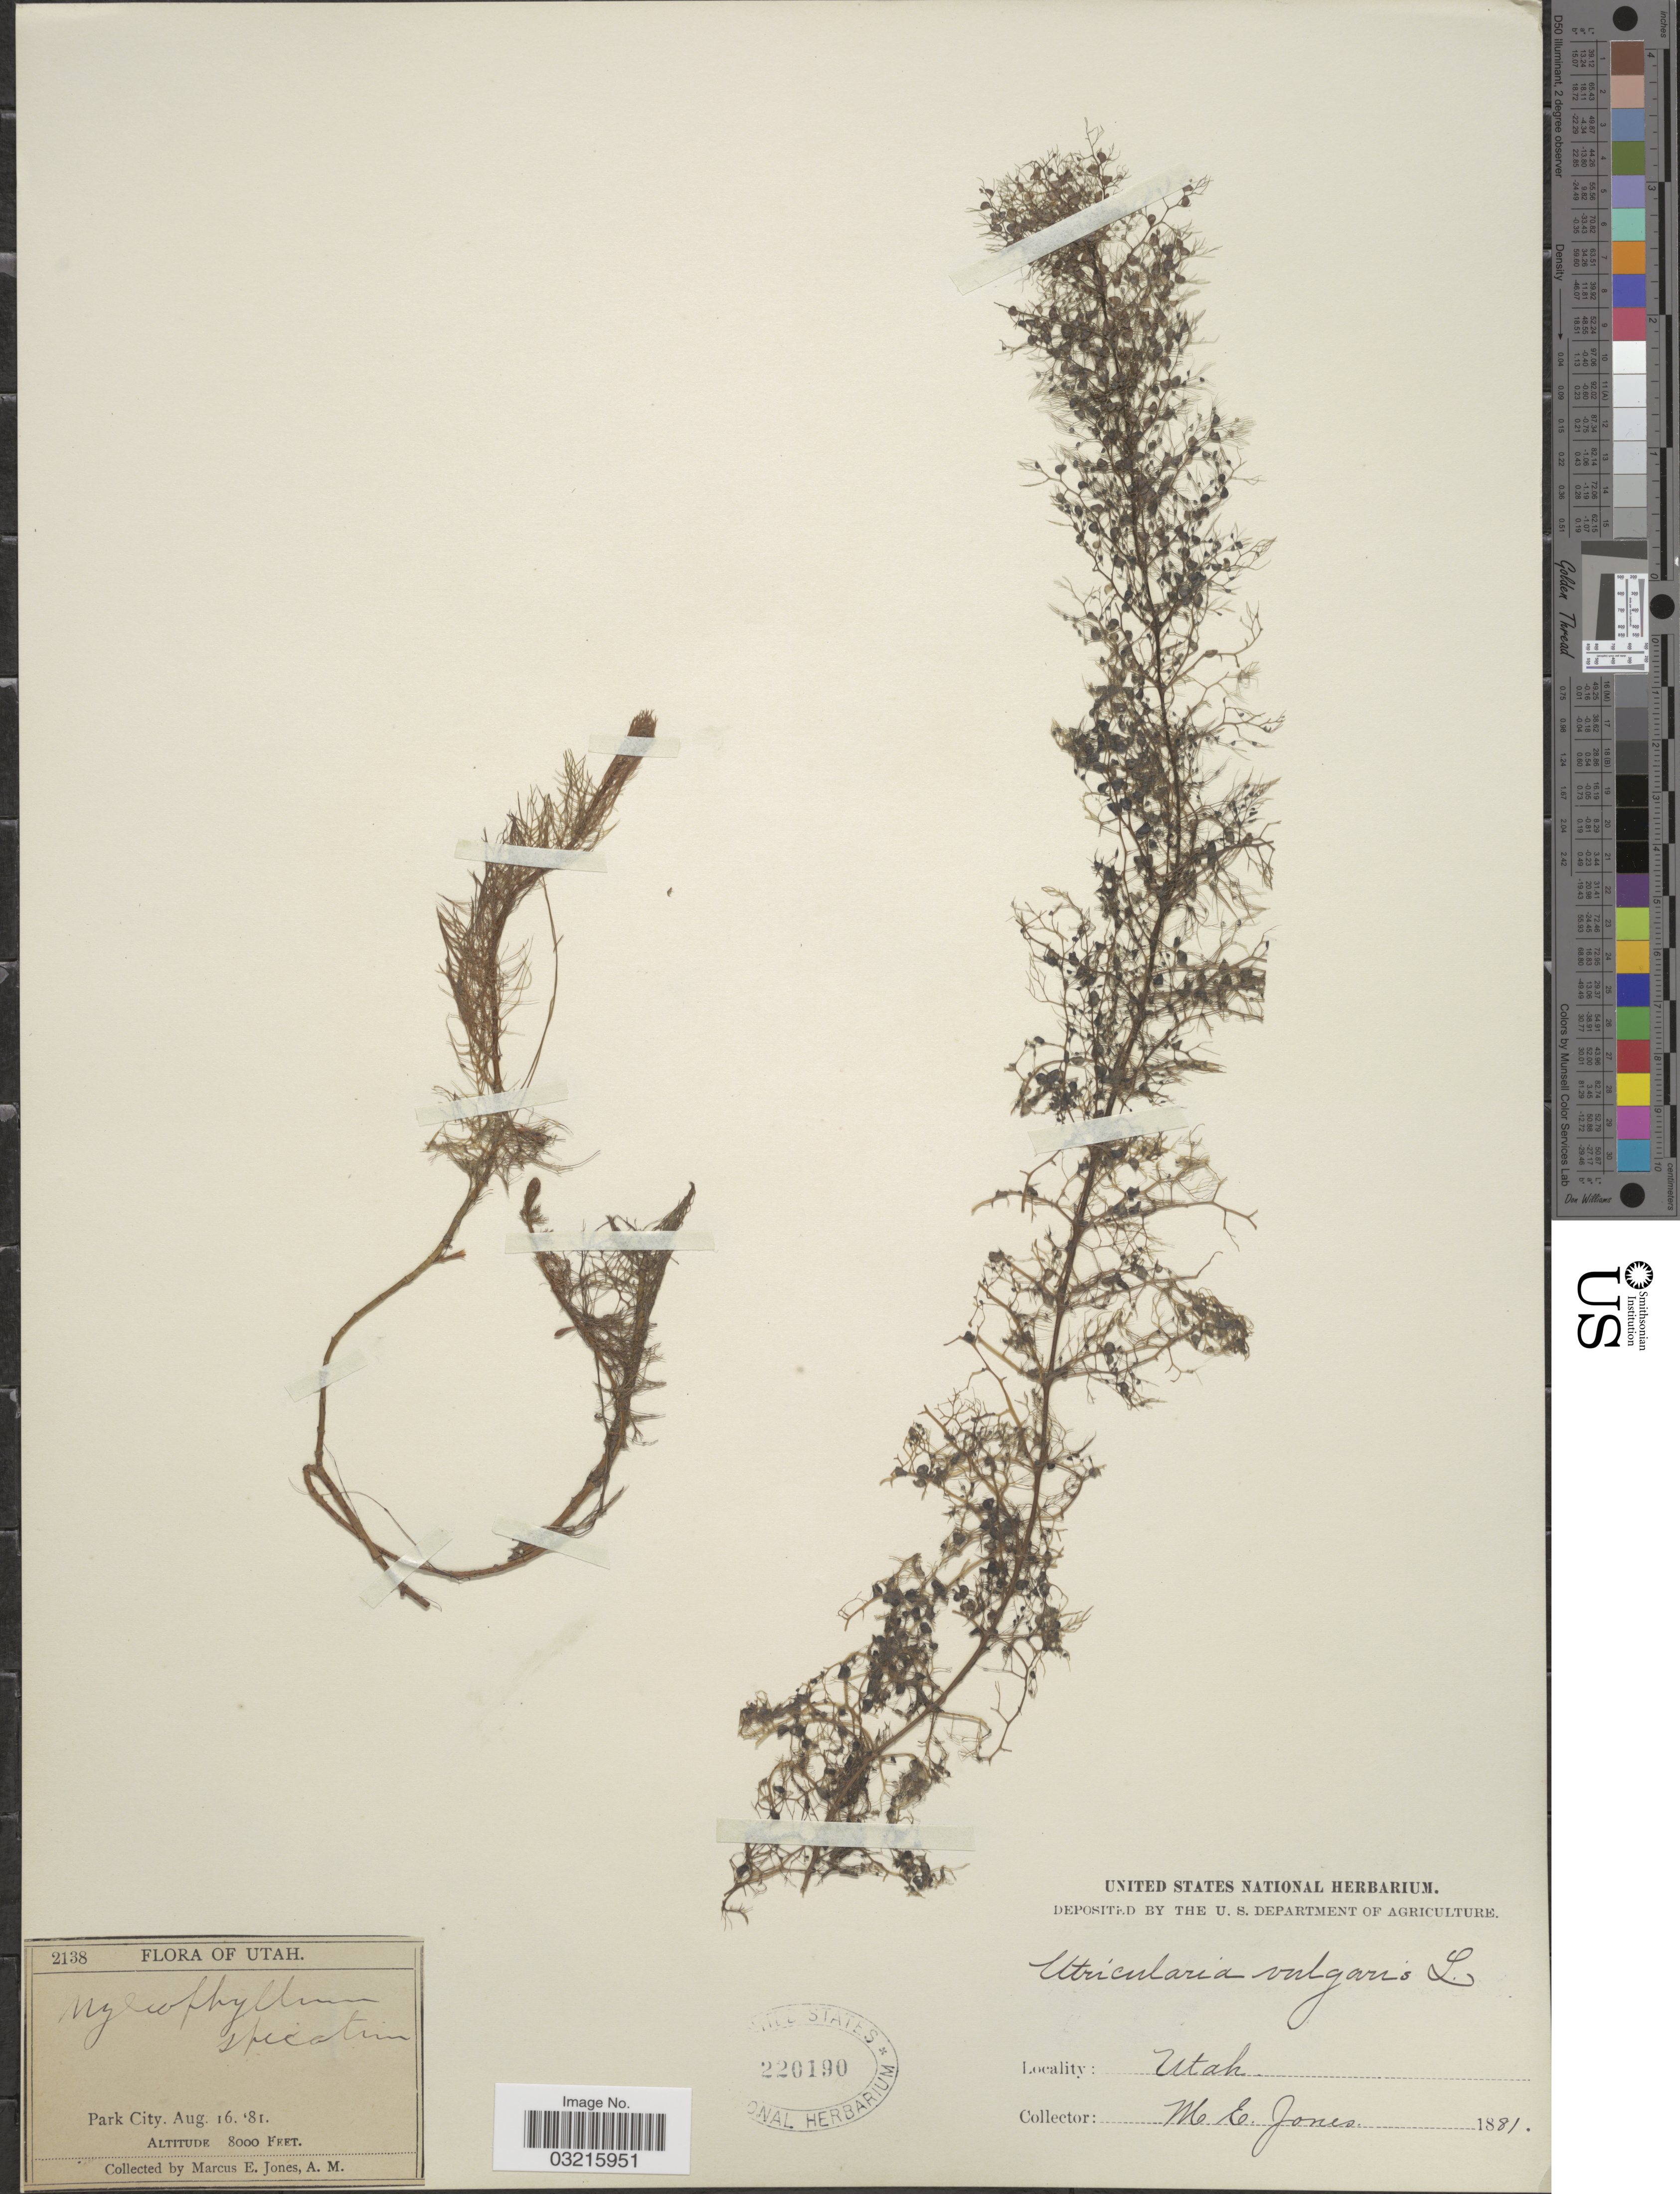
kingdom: Plantae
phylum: Tracheophyta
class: Magnoliopsida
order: Lamiales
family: Lentibulariaceae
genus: Utricularia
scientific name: Utricularia vulgaris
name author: L.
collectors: M. E. Jones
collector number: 2138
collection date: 1881-08-16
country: United States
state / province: Utah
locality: Park City.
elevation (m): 2438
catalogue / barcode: US 220190